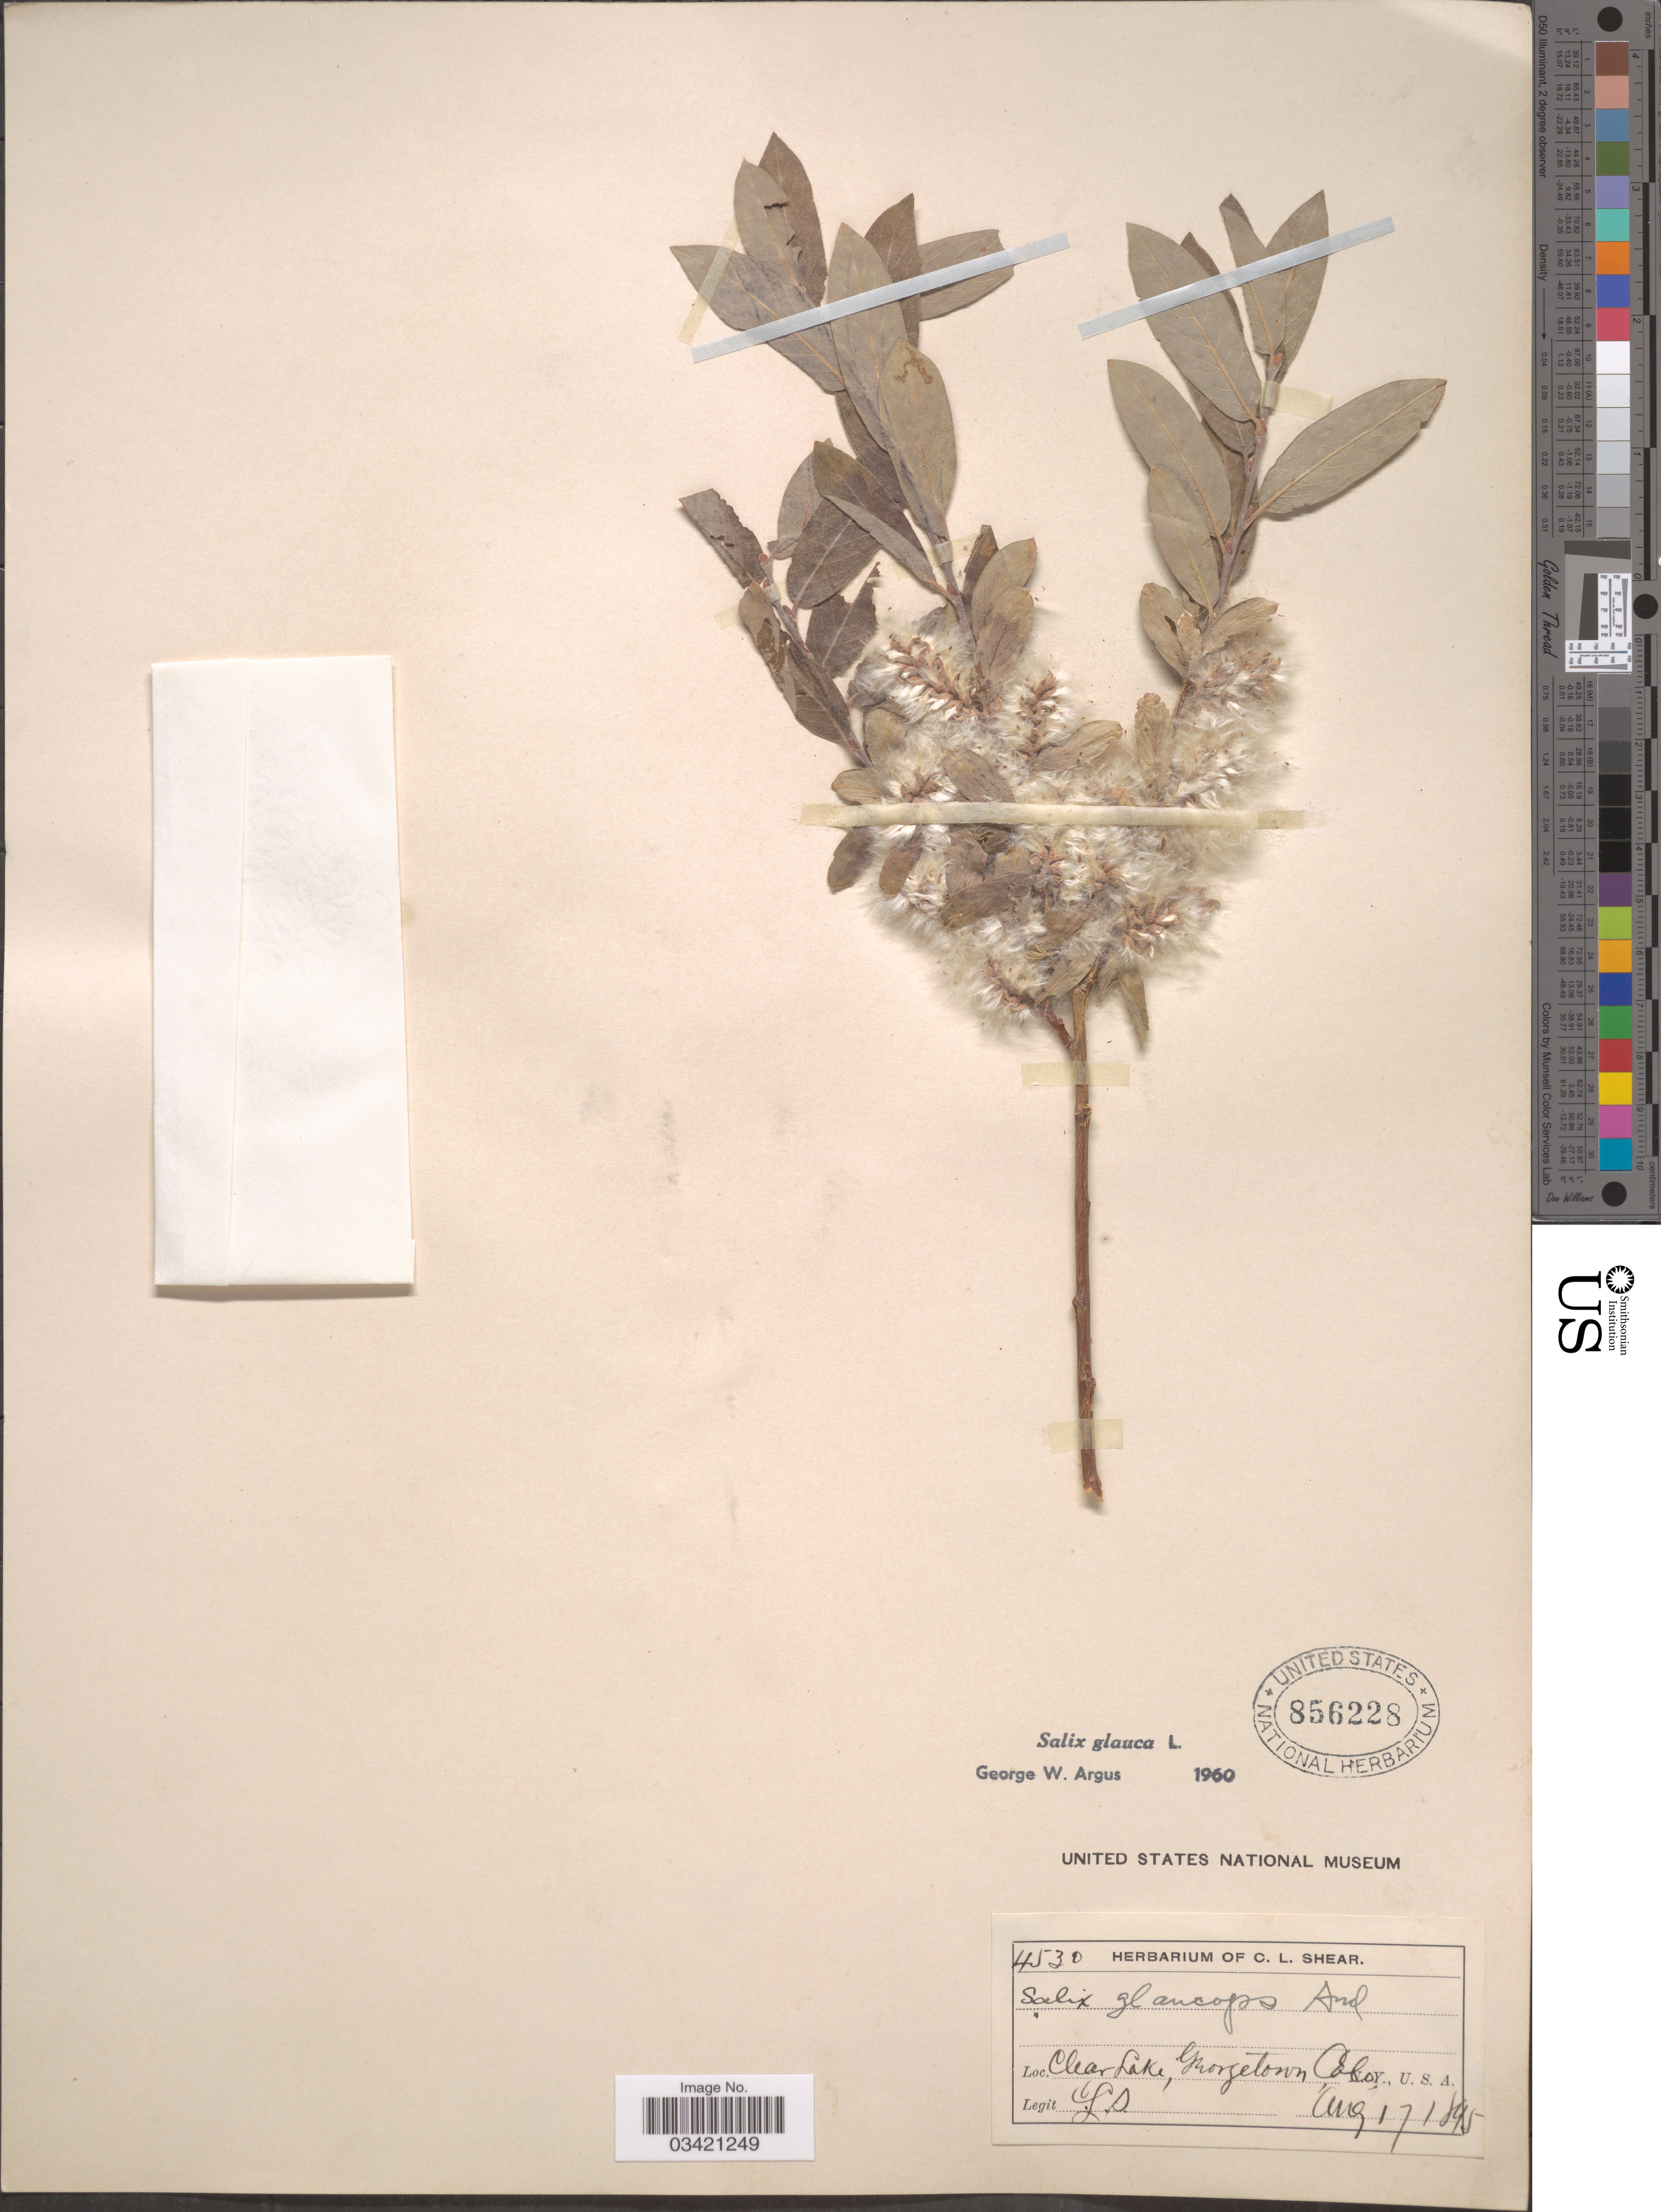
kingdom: Plantae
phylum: Tracheophyta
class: Magnoliopsida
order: Malpighiales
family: Salicaceae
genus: Salix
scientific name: Salix glauca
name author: L.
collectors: C. L. Shear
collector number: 4530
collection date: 1895-08-17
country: United States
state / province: Colorado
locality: Clear Lake, Georgetown.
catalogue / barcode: US 856228